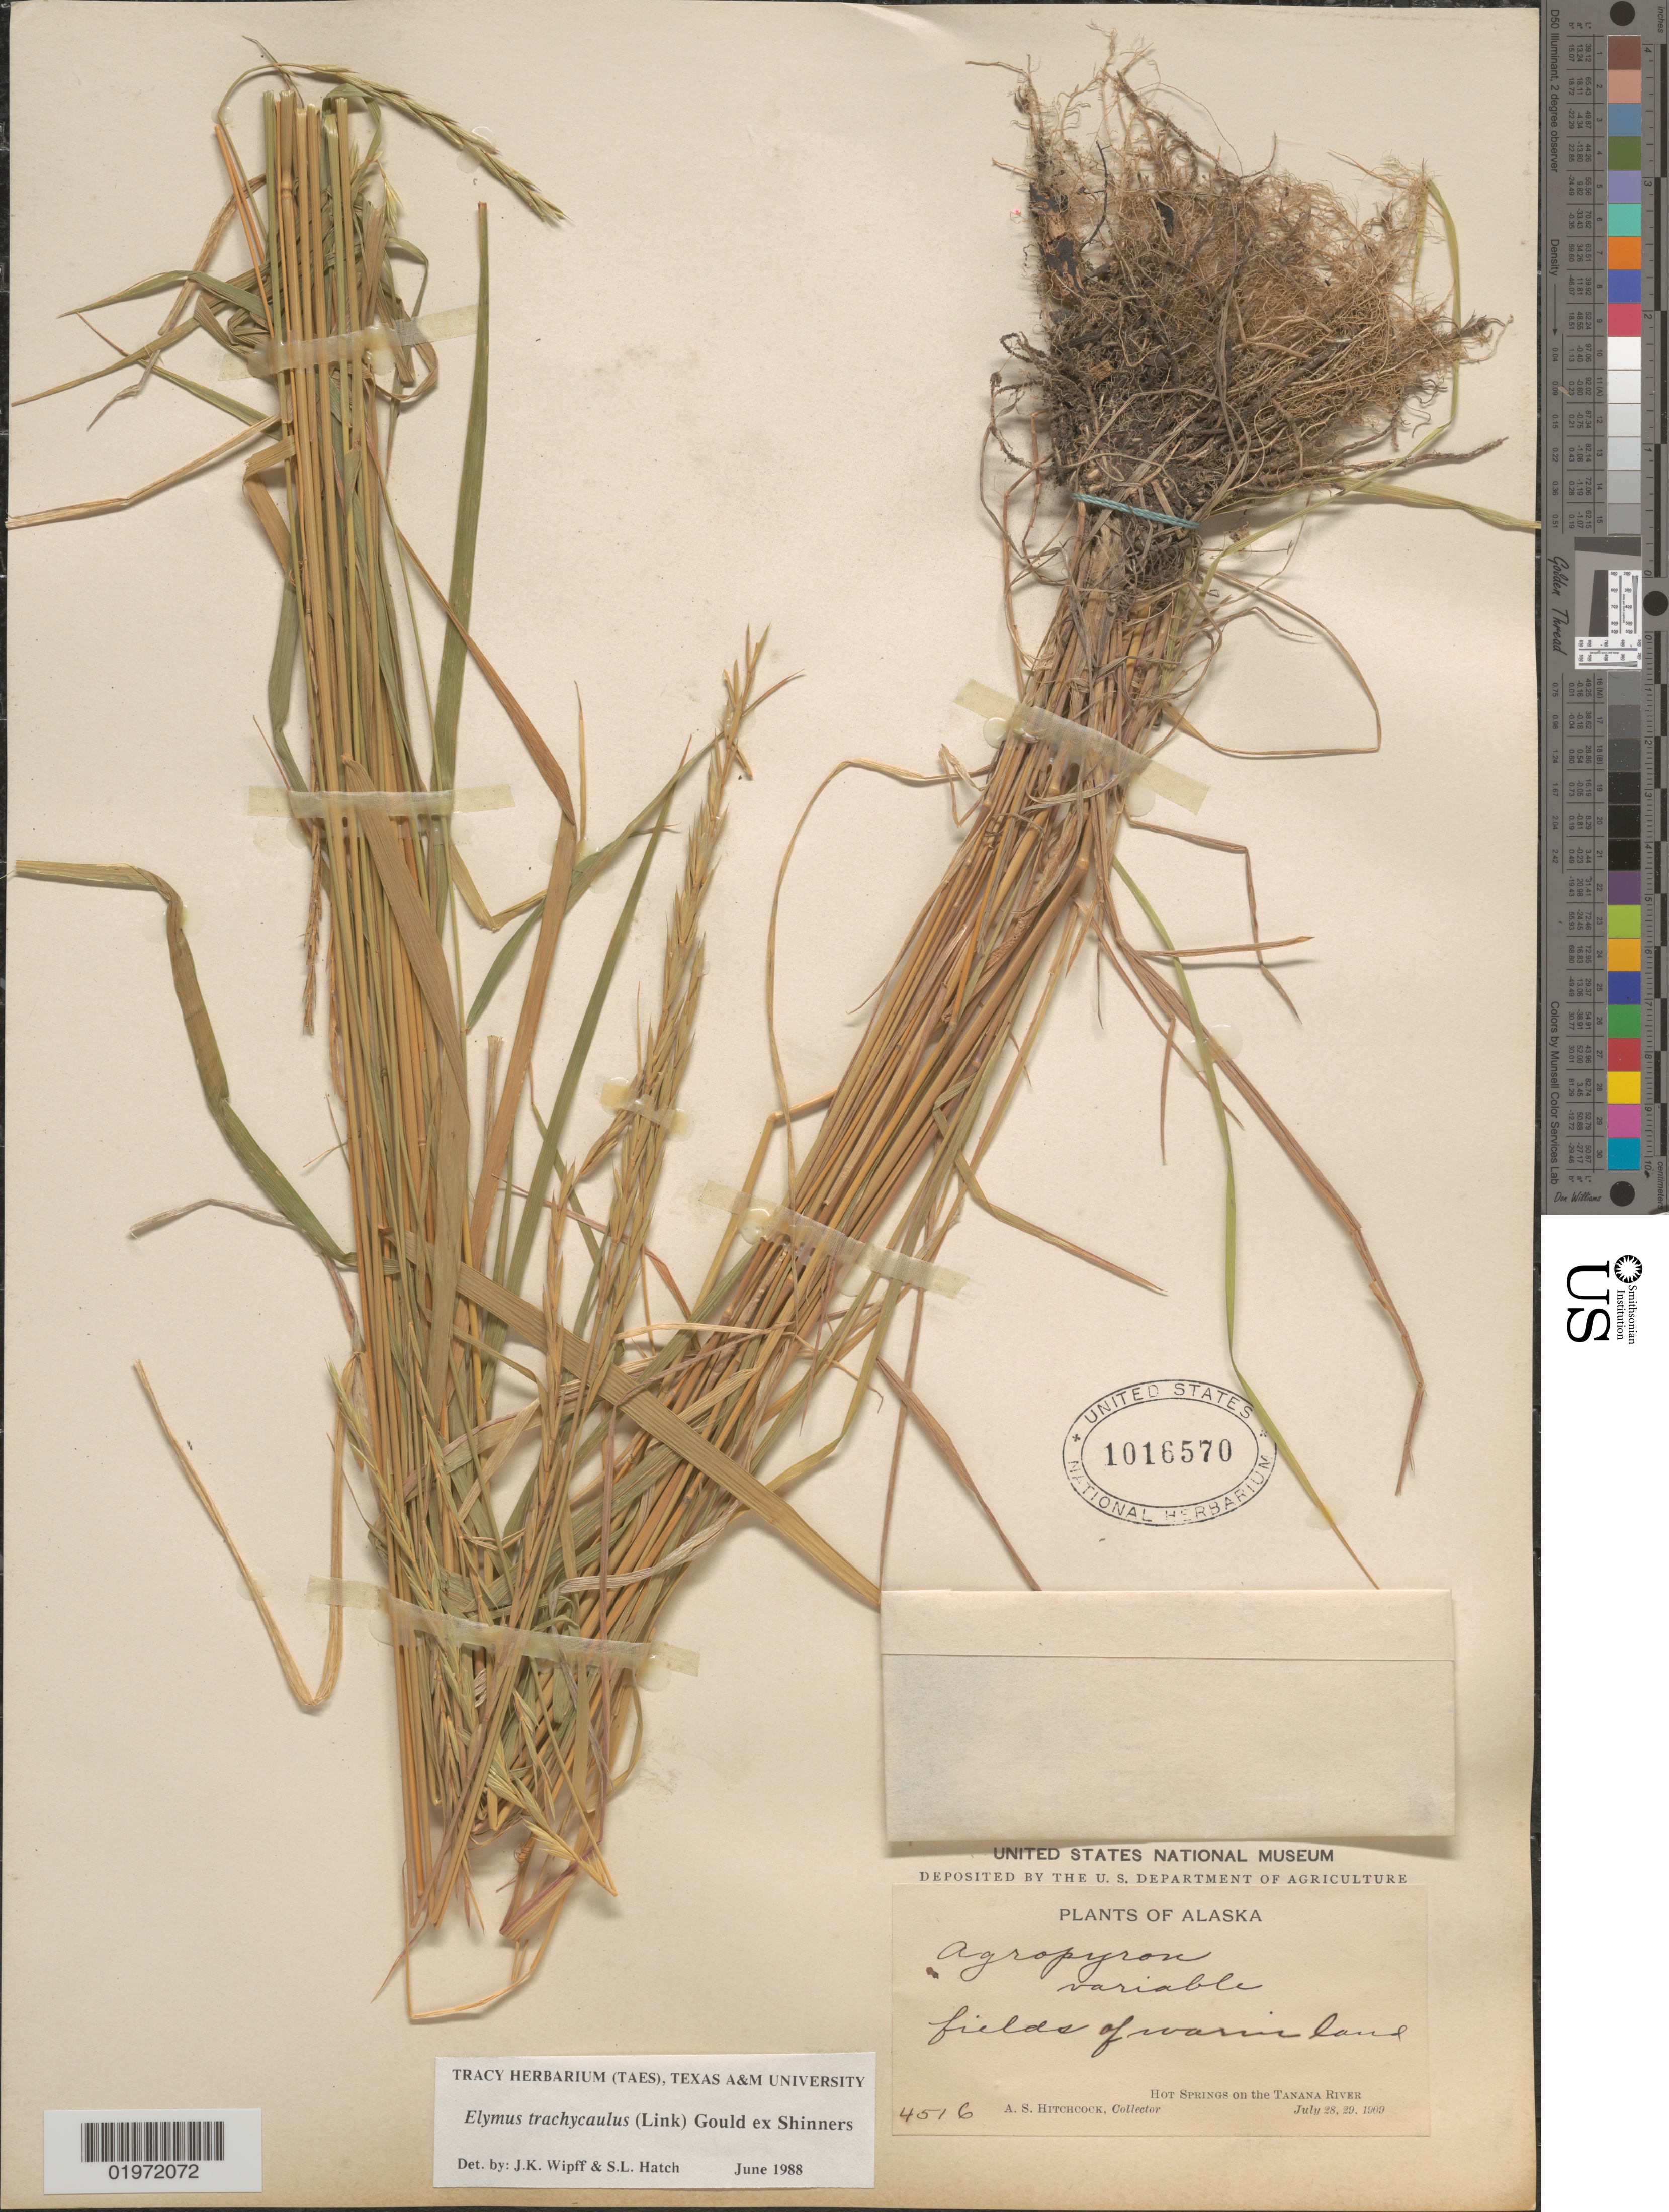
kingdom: Plantae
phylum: Tracheophyta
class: Liliopsida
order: Poales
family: Poaceae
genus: Elymus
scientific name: Elymus trachycaulus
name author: (Link) Gould ex Shinners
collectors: A. S. Hitchcock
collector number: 4516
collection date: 1909-07-28/1909-07-29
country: United States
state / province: Alaska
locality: Hot Springs on the Tanana River.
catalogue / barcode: US 1016570